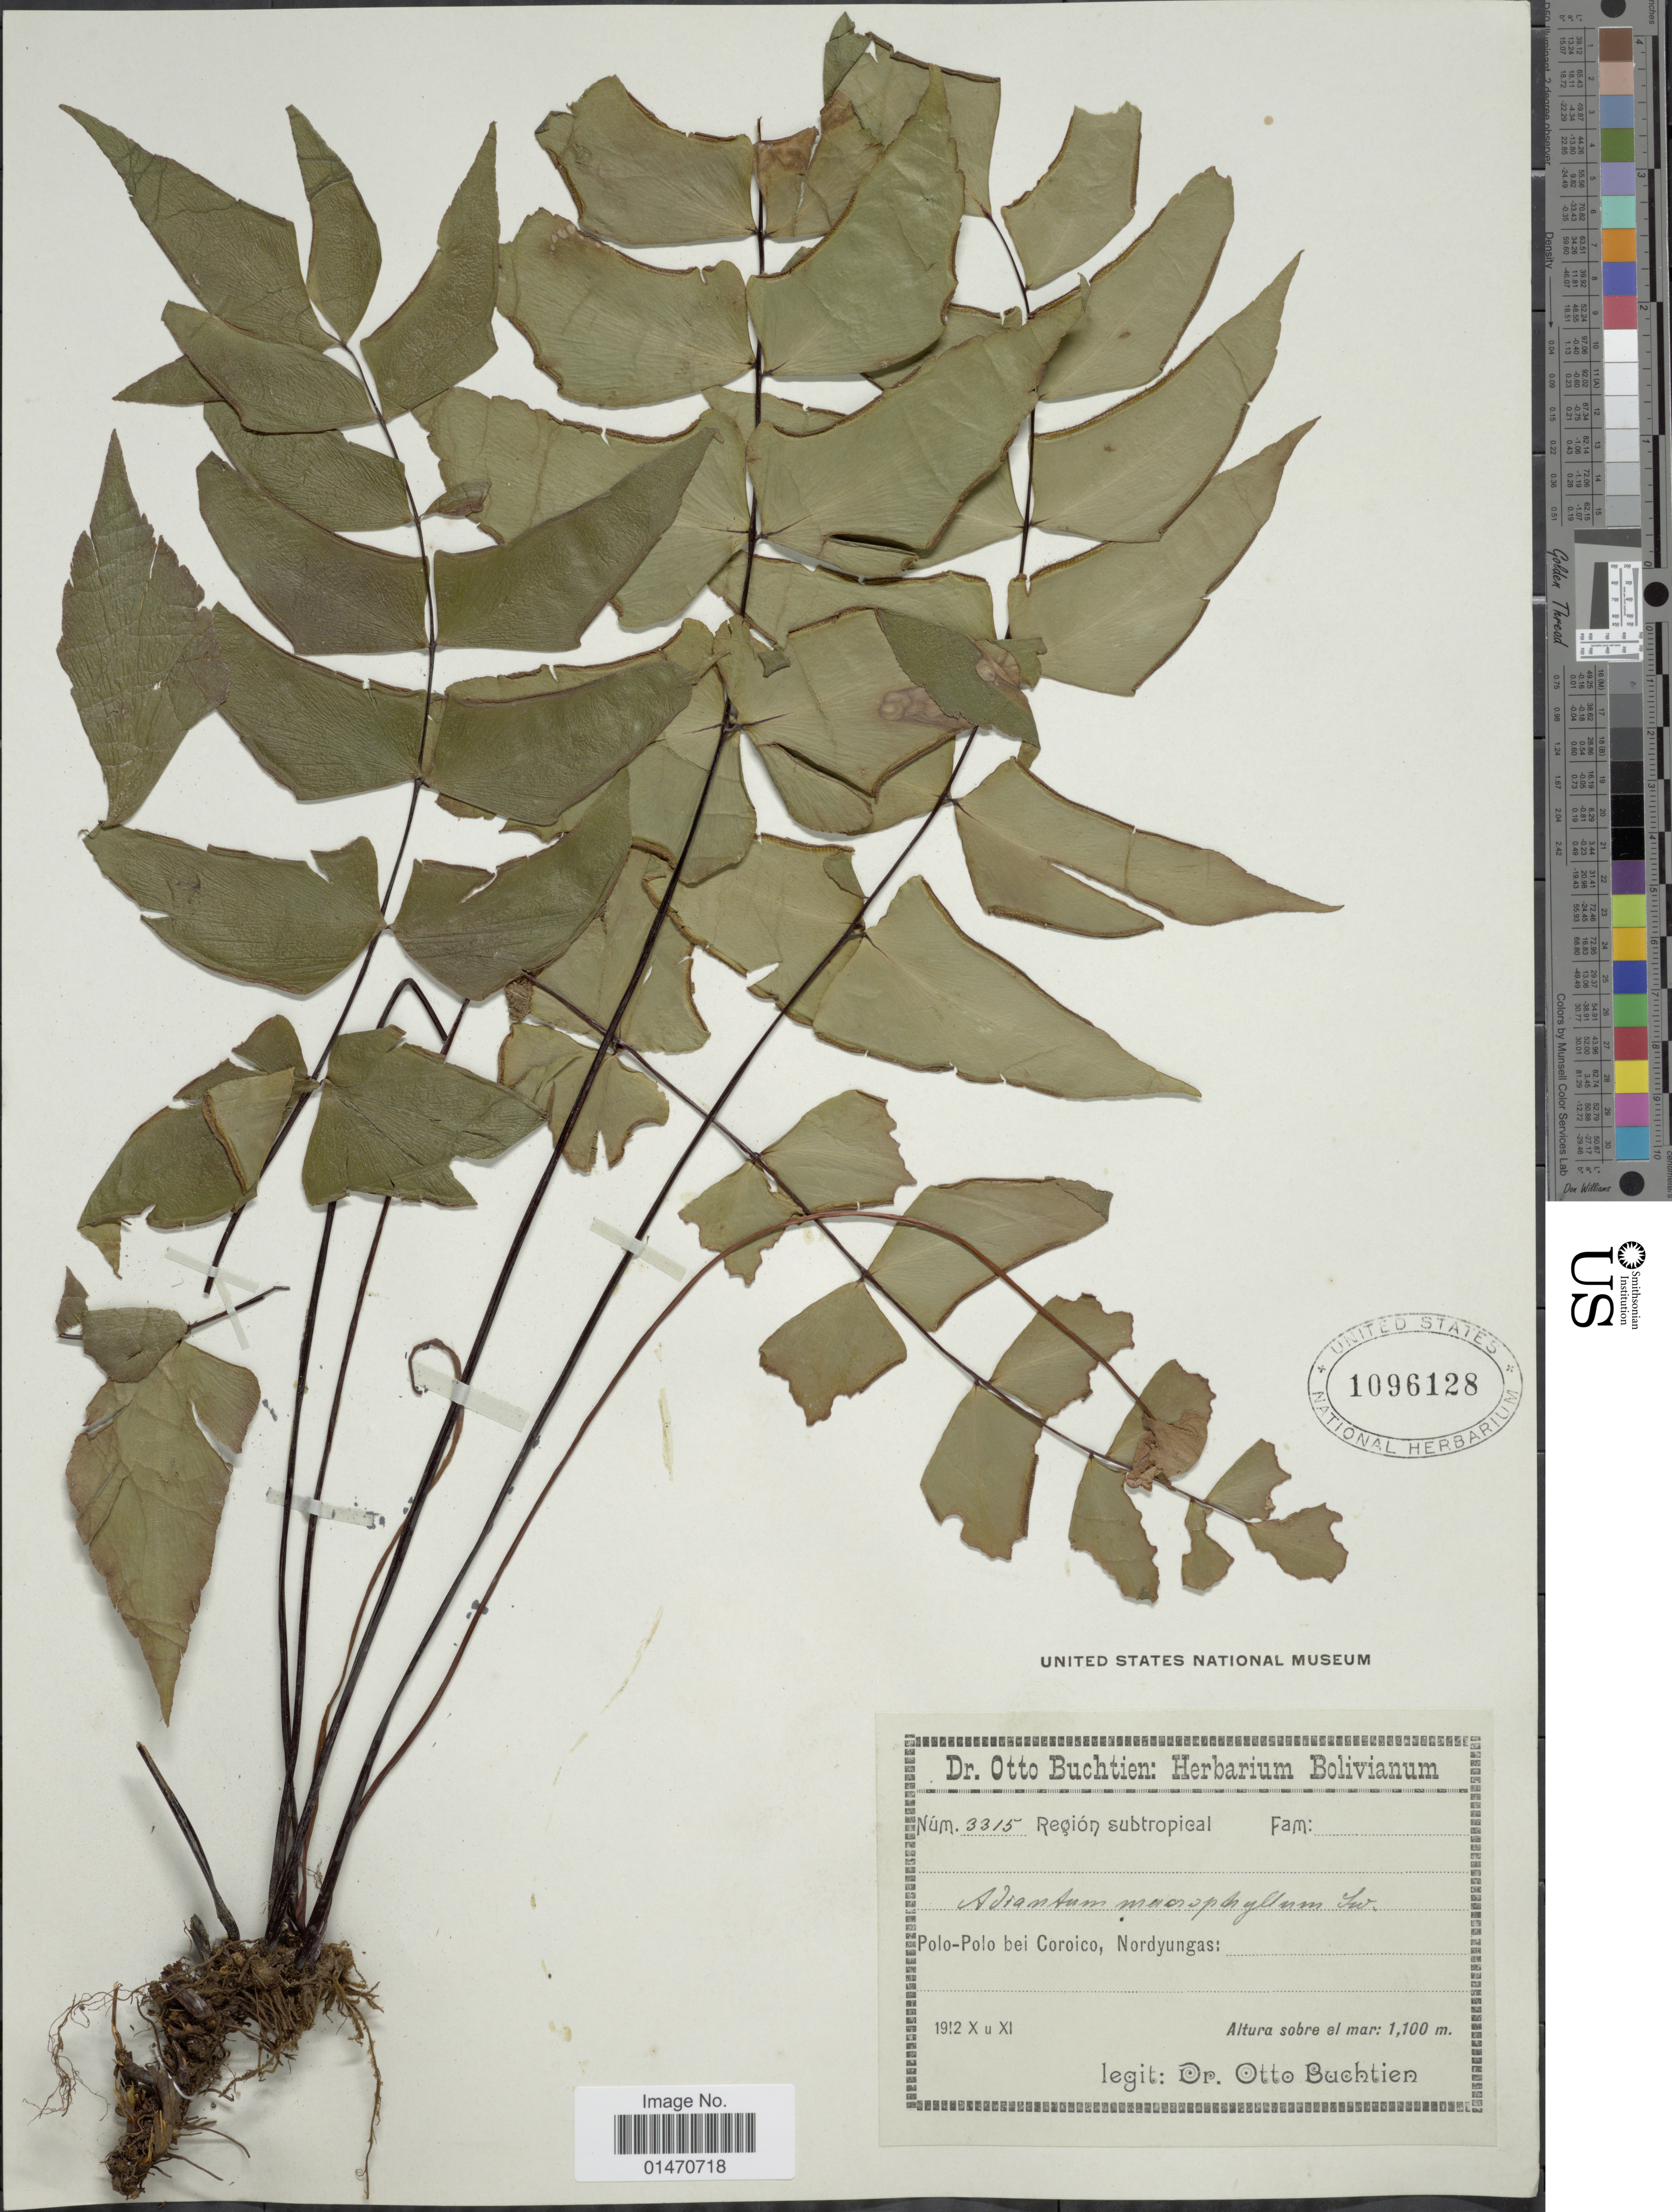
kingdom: Plantae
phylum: Tracheophyta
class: Polypodiopsida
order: Polypodiales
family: Pteridaceae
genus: Adiantum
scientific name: Adiantum macrophyllum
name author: Sw.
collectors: O. Buchtien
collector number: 3315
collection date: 1912-10/1912-11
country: Bolivia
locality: Polo-Polo bei Coroico, Nordyungas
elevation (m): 1100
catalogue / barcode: US 1096128